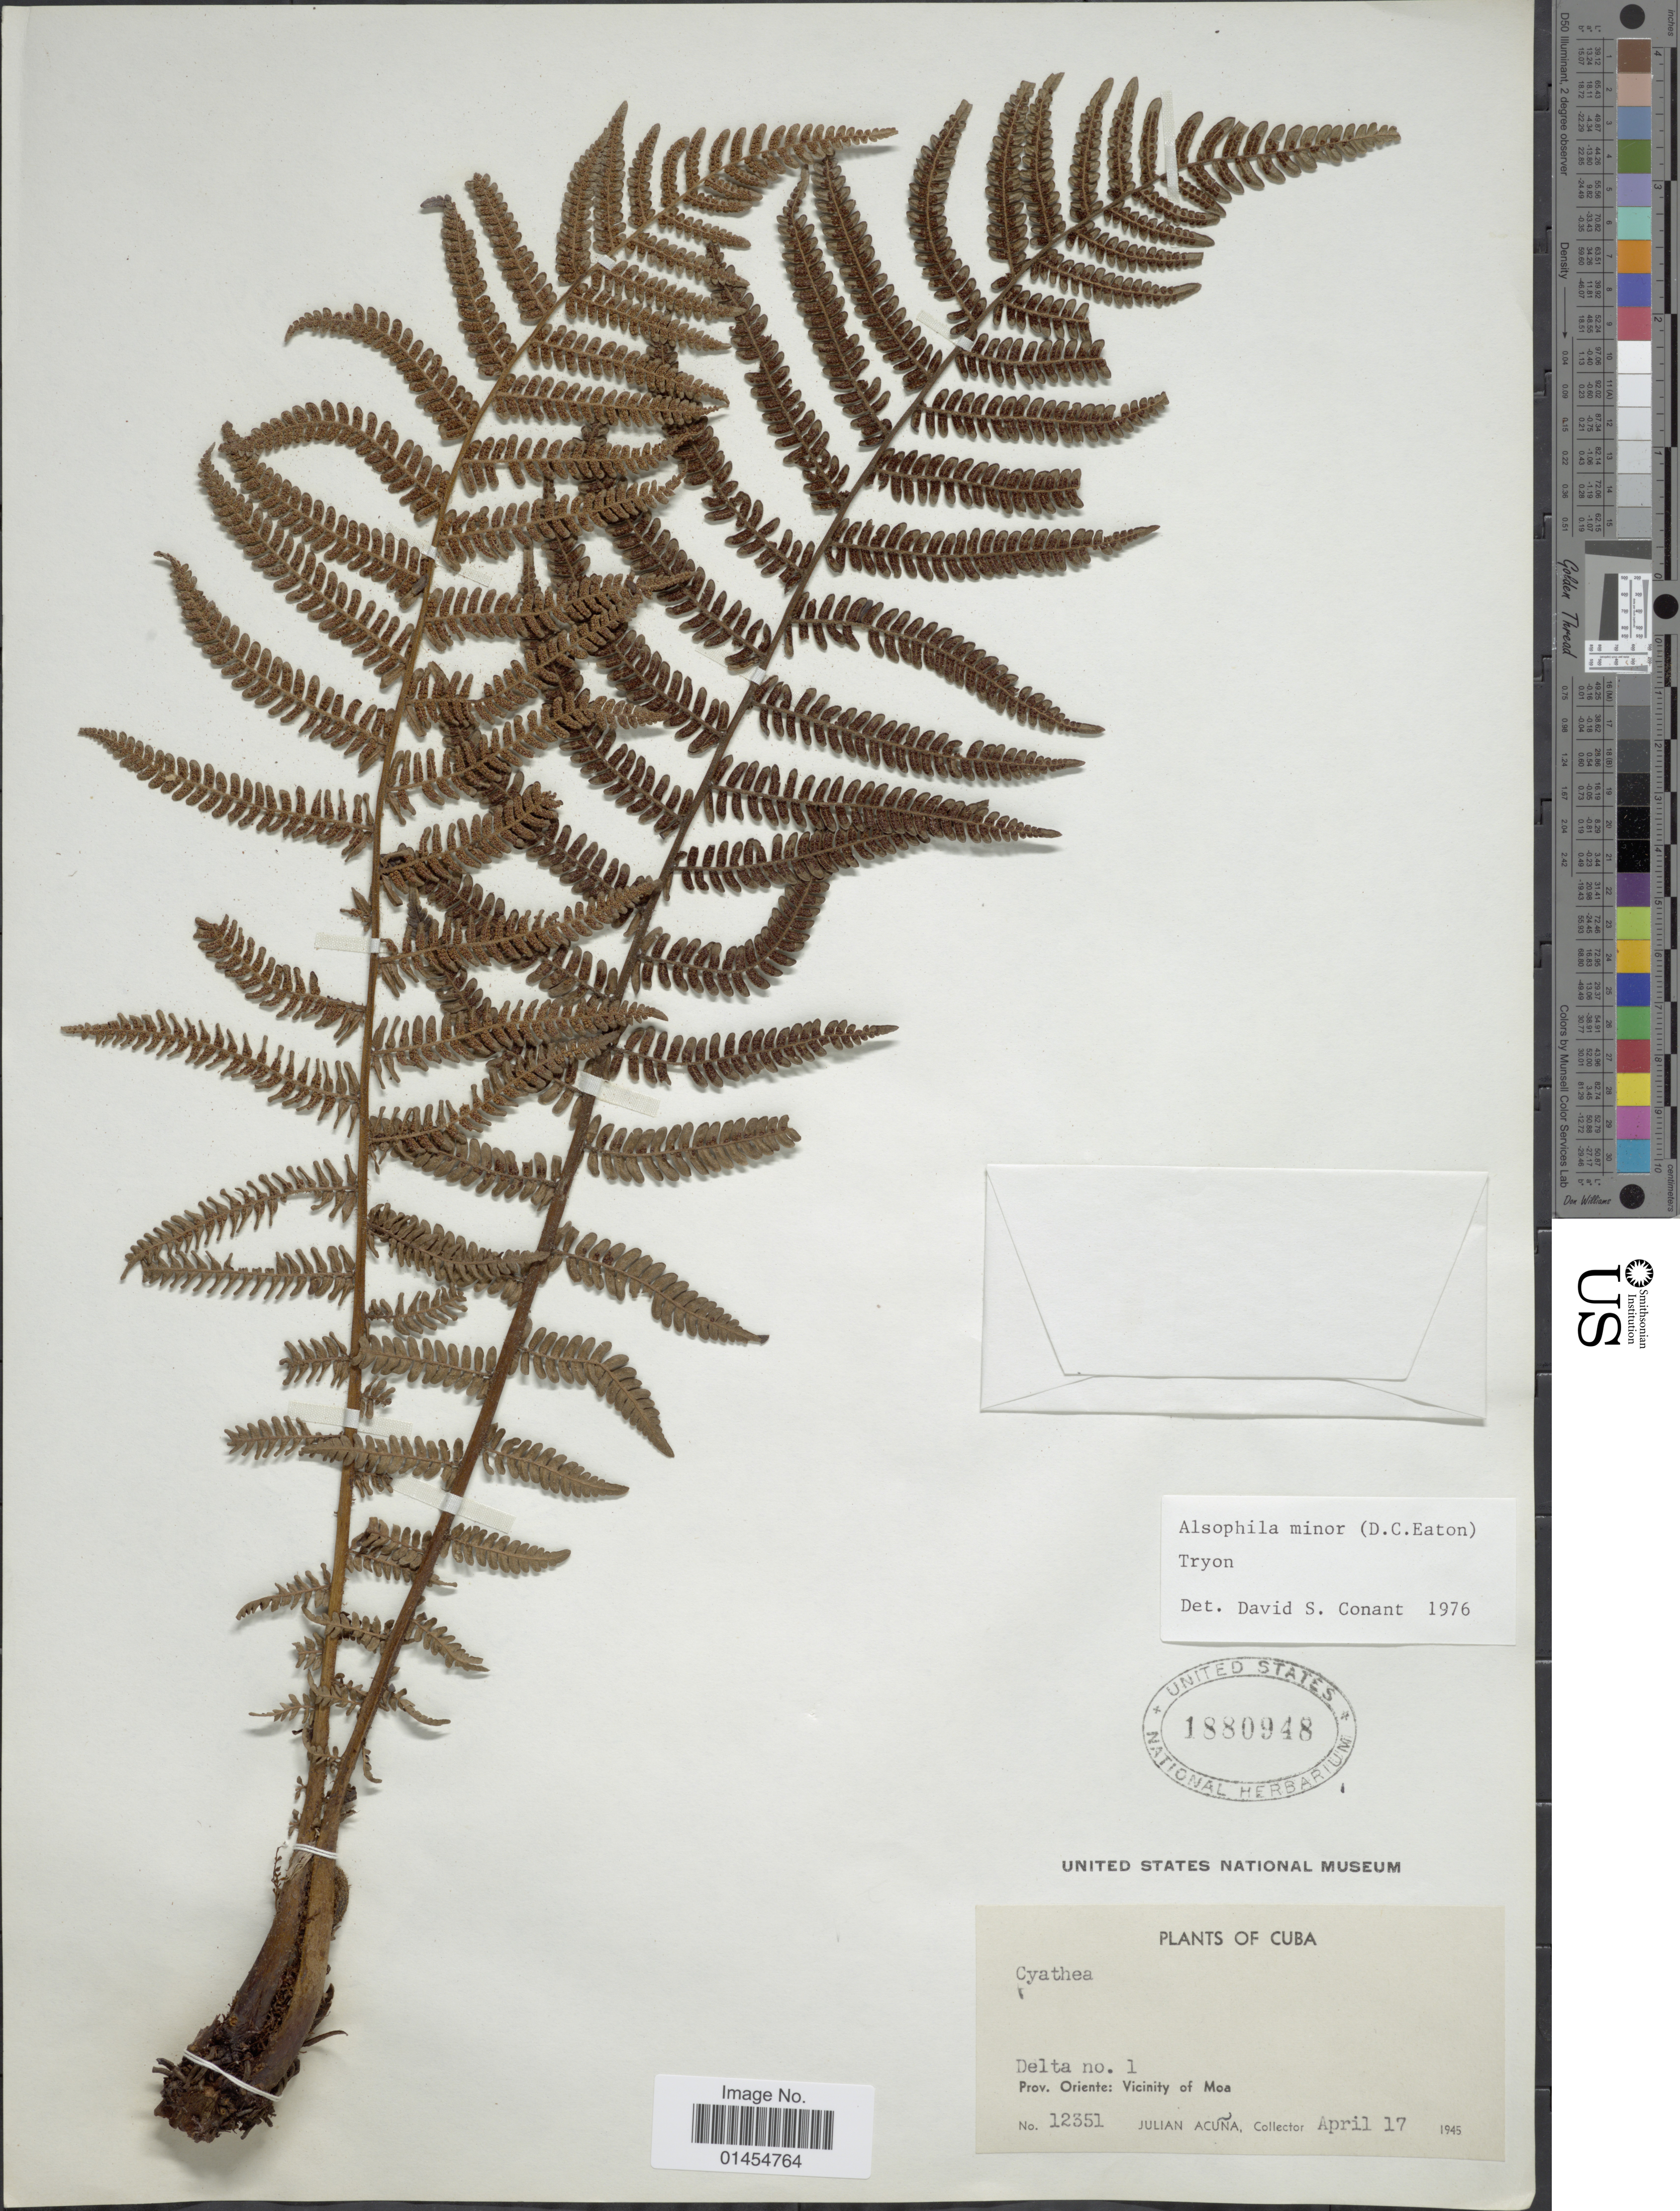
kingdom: Plantae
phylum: Tracheophyta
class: Polypodiopsida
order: Cyatheales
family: Cyatheaceae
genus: Alsophila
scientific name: Alsophila minor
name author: (D.C. Eaton) R.M. Tryon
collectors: J. B. Acuña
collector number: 12351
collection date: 1945-04-17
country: Cuba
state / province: Oriente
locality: Vicinity of Moa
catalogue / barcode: US 1880948